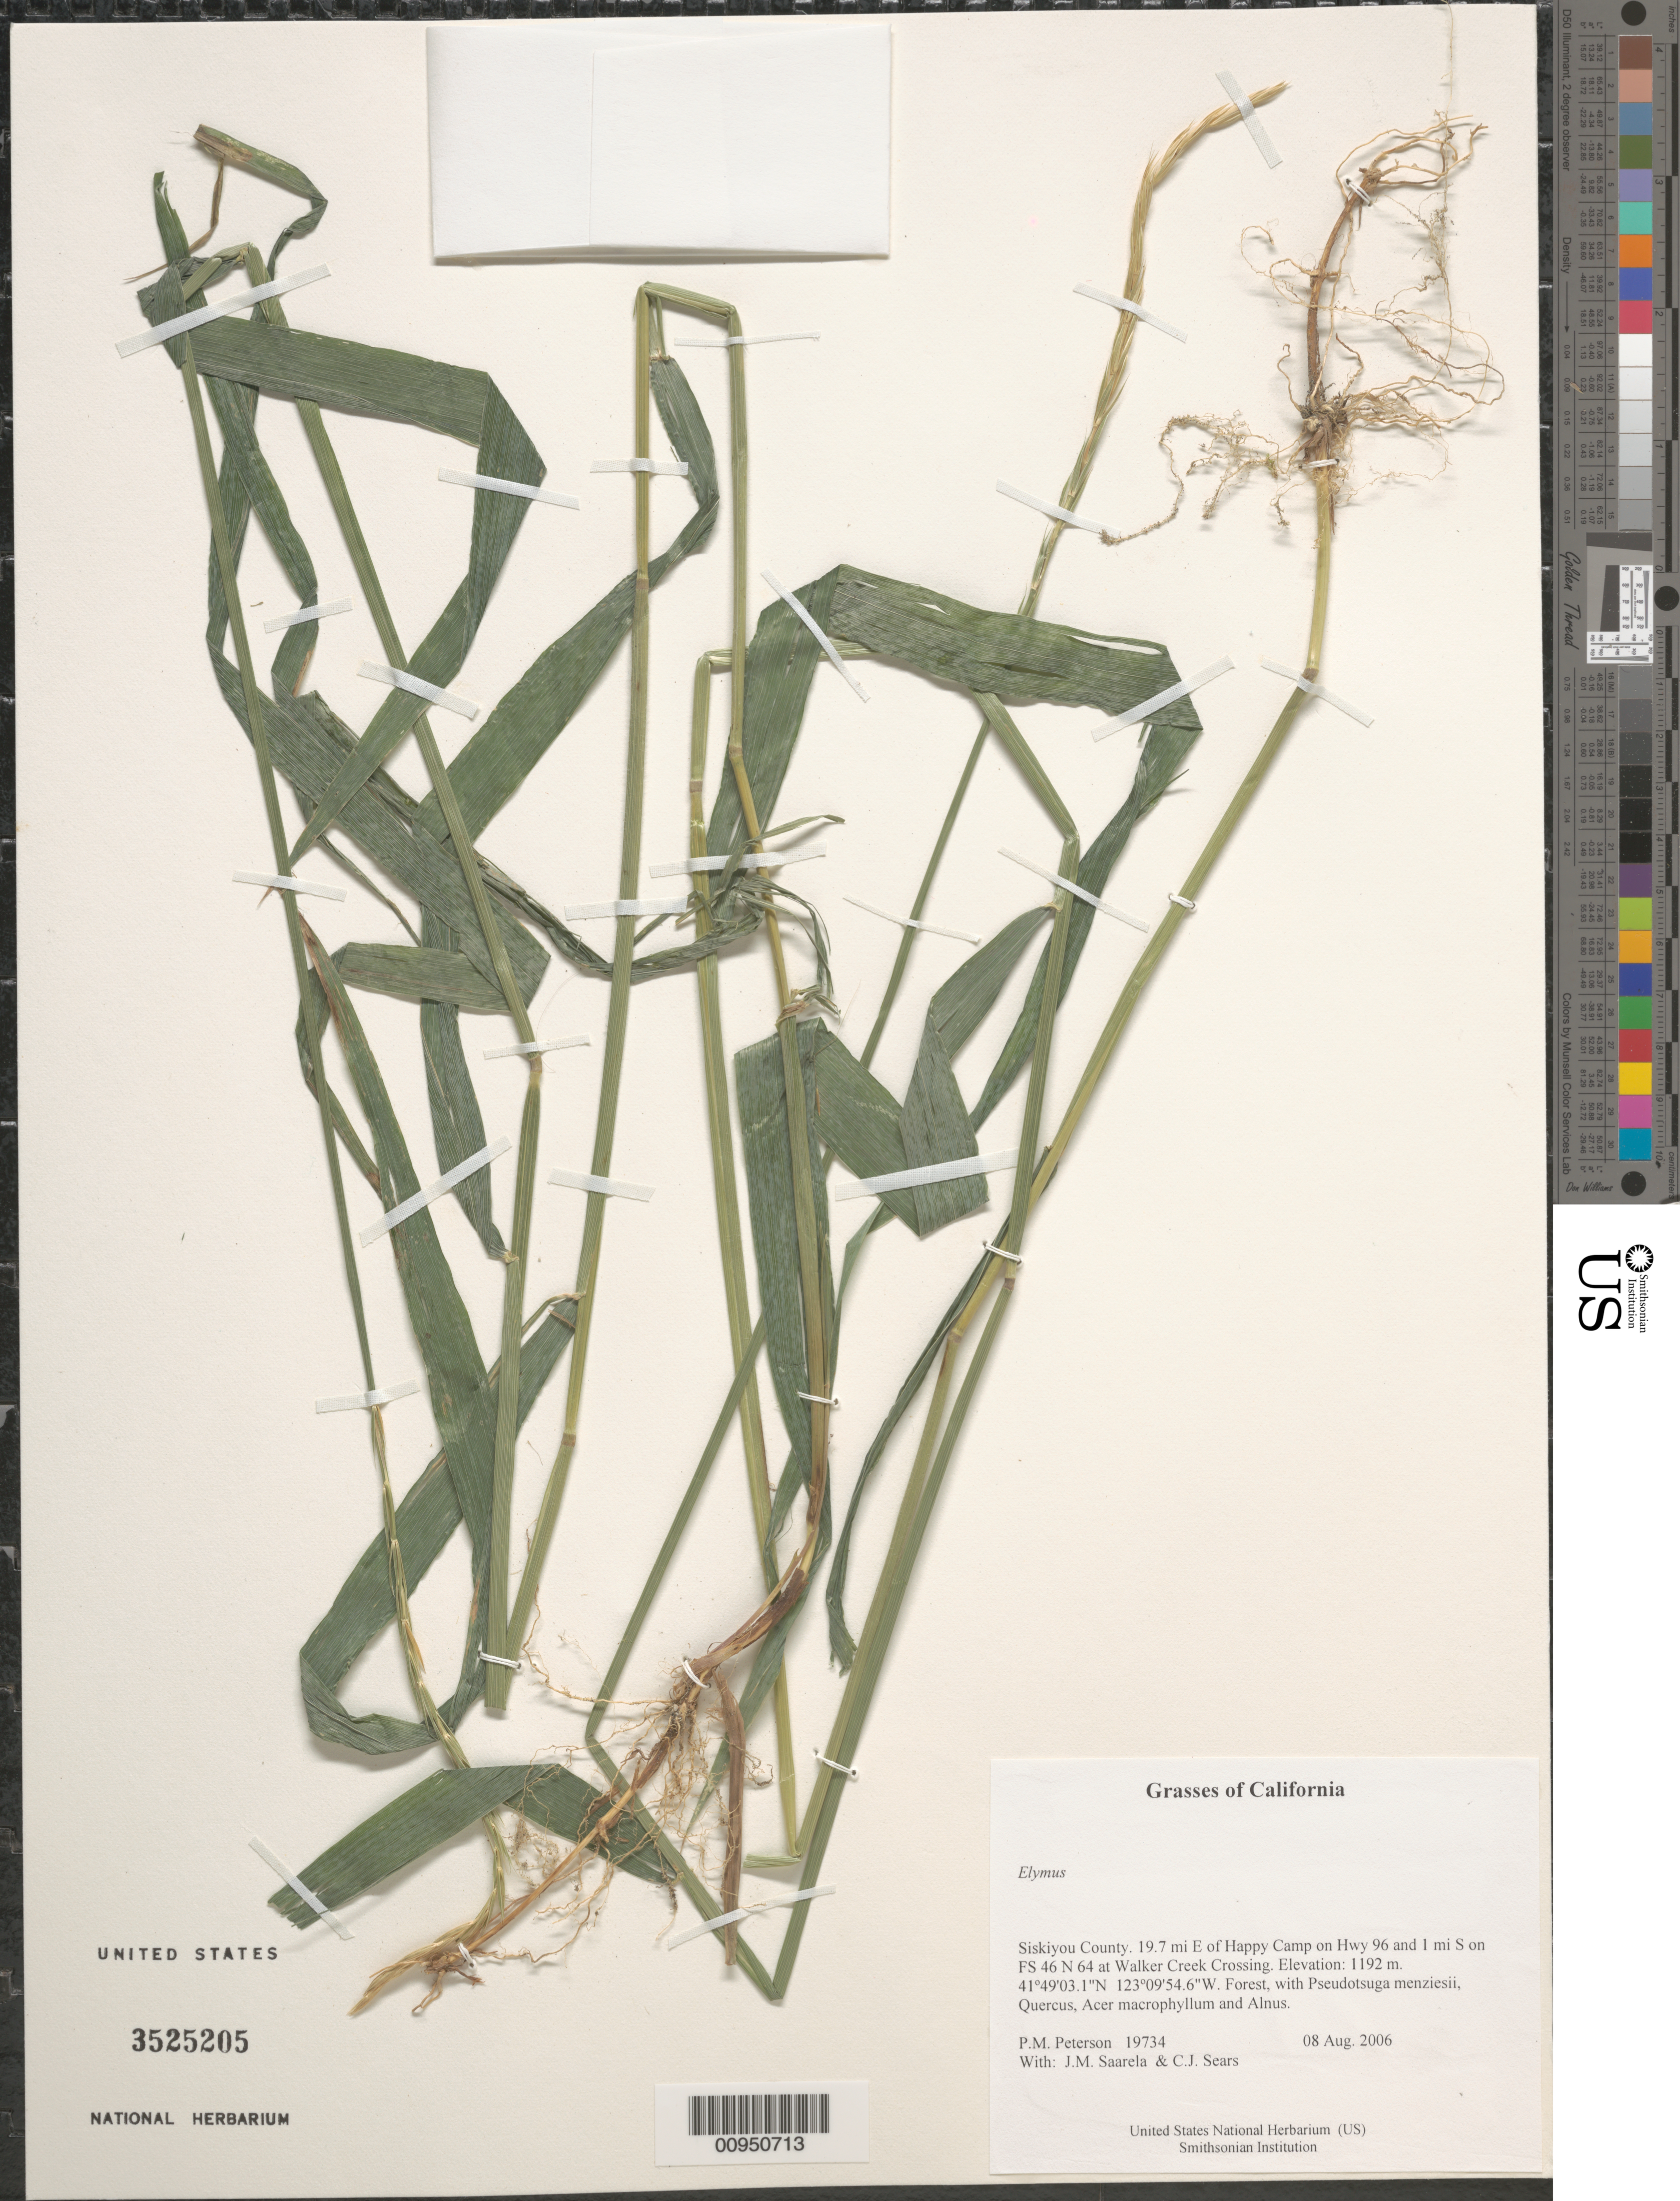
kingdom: Plantae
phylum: Tracheophyta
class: Liliopsida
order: Poales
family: Poaceae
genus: Elymus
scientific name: Elymus sp.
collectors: P. M. Peterson, J. Saarela & C. Sears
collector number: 19734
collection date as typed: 08 Aug 2006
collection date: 2006-08-08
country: United States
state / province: California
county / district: Siskiyou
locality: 19.7 mi E of Happy Camp on Hwy 96 and 1 mi S on FS 46 N 64 at Walker Creek Crossing.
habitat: Forest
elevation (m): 1192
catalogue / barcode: US 3525205